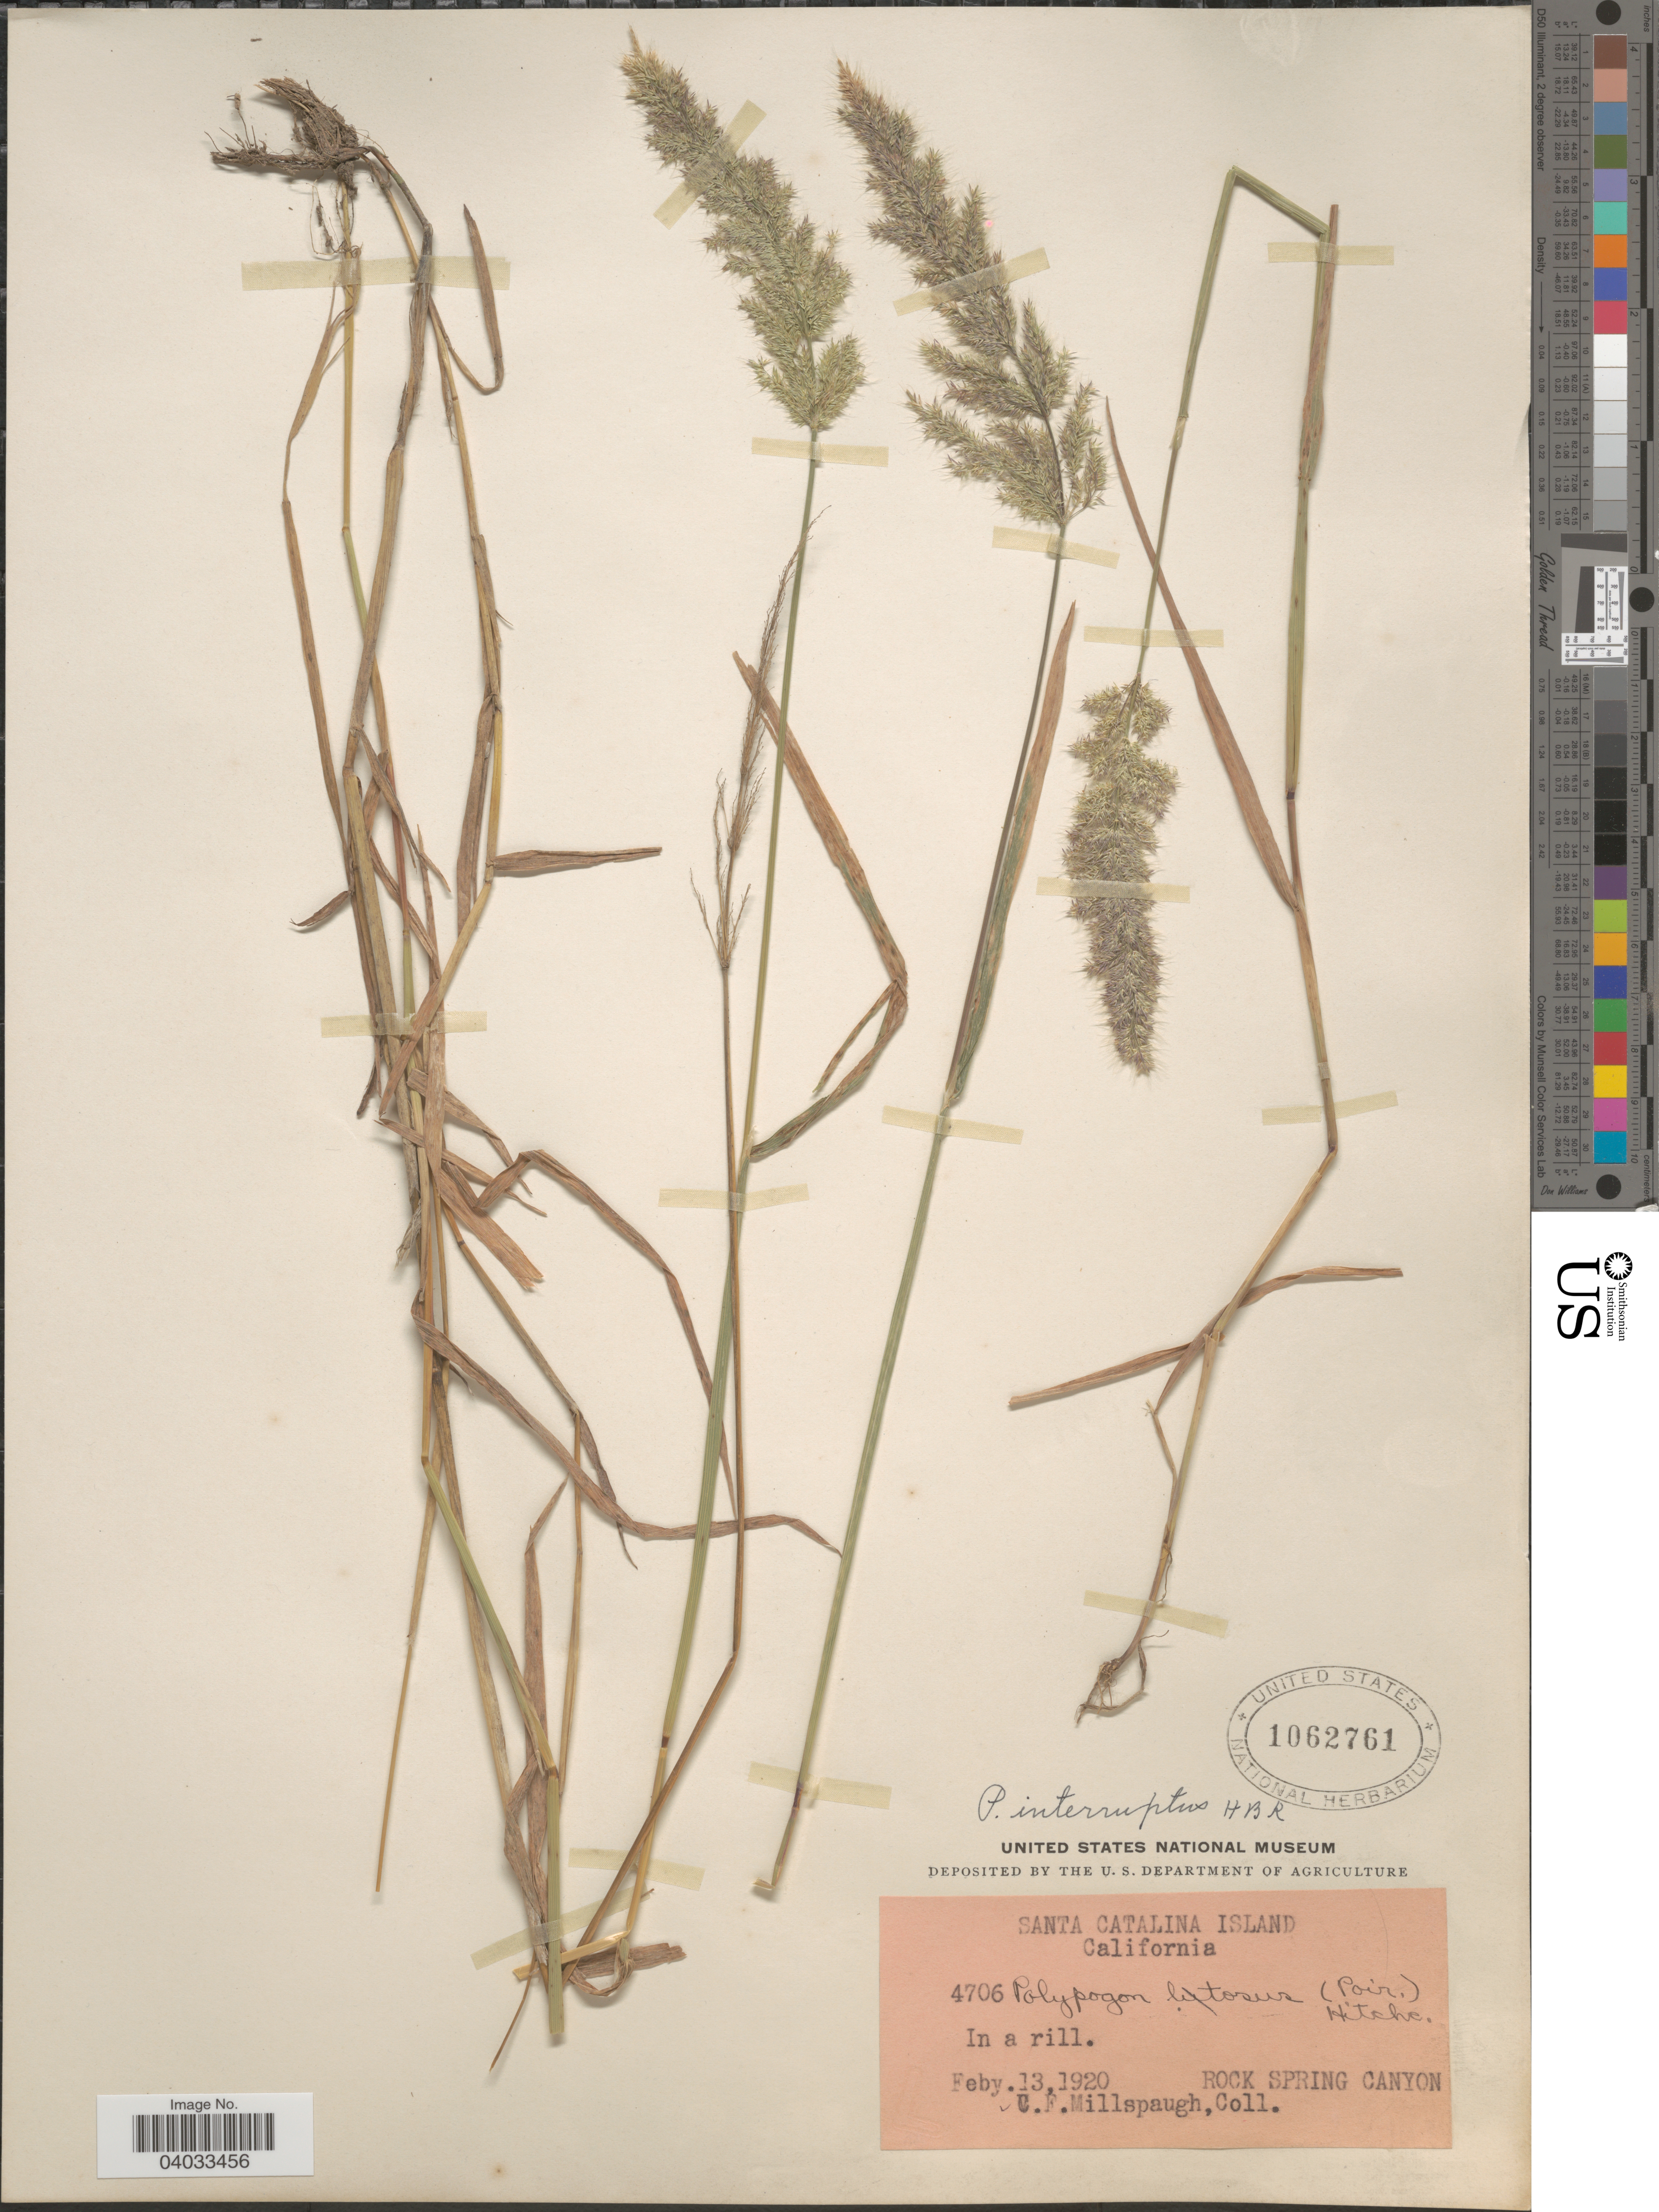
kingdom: Plantae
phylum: Tracheophyta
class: Liliopsida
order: Poales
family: Poaceae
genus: Polypogon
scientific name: Polypogon interruptus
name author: Kunth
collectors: C. F. Millspaugh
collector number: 4706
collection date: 1920-02-13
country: United States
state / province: California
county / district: Los Angeles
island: Santa Catalina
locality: Santa Catalina Island. Rock Spring Canyon.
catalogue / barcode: US 1062761